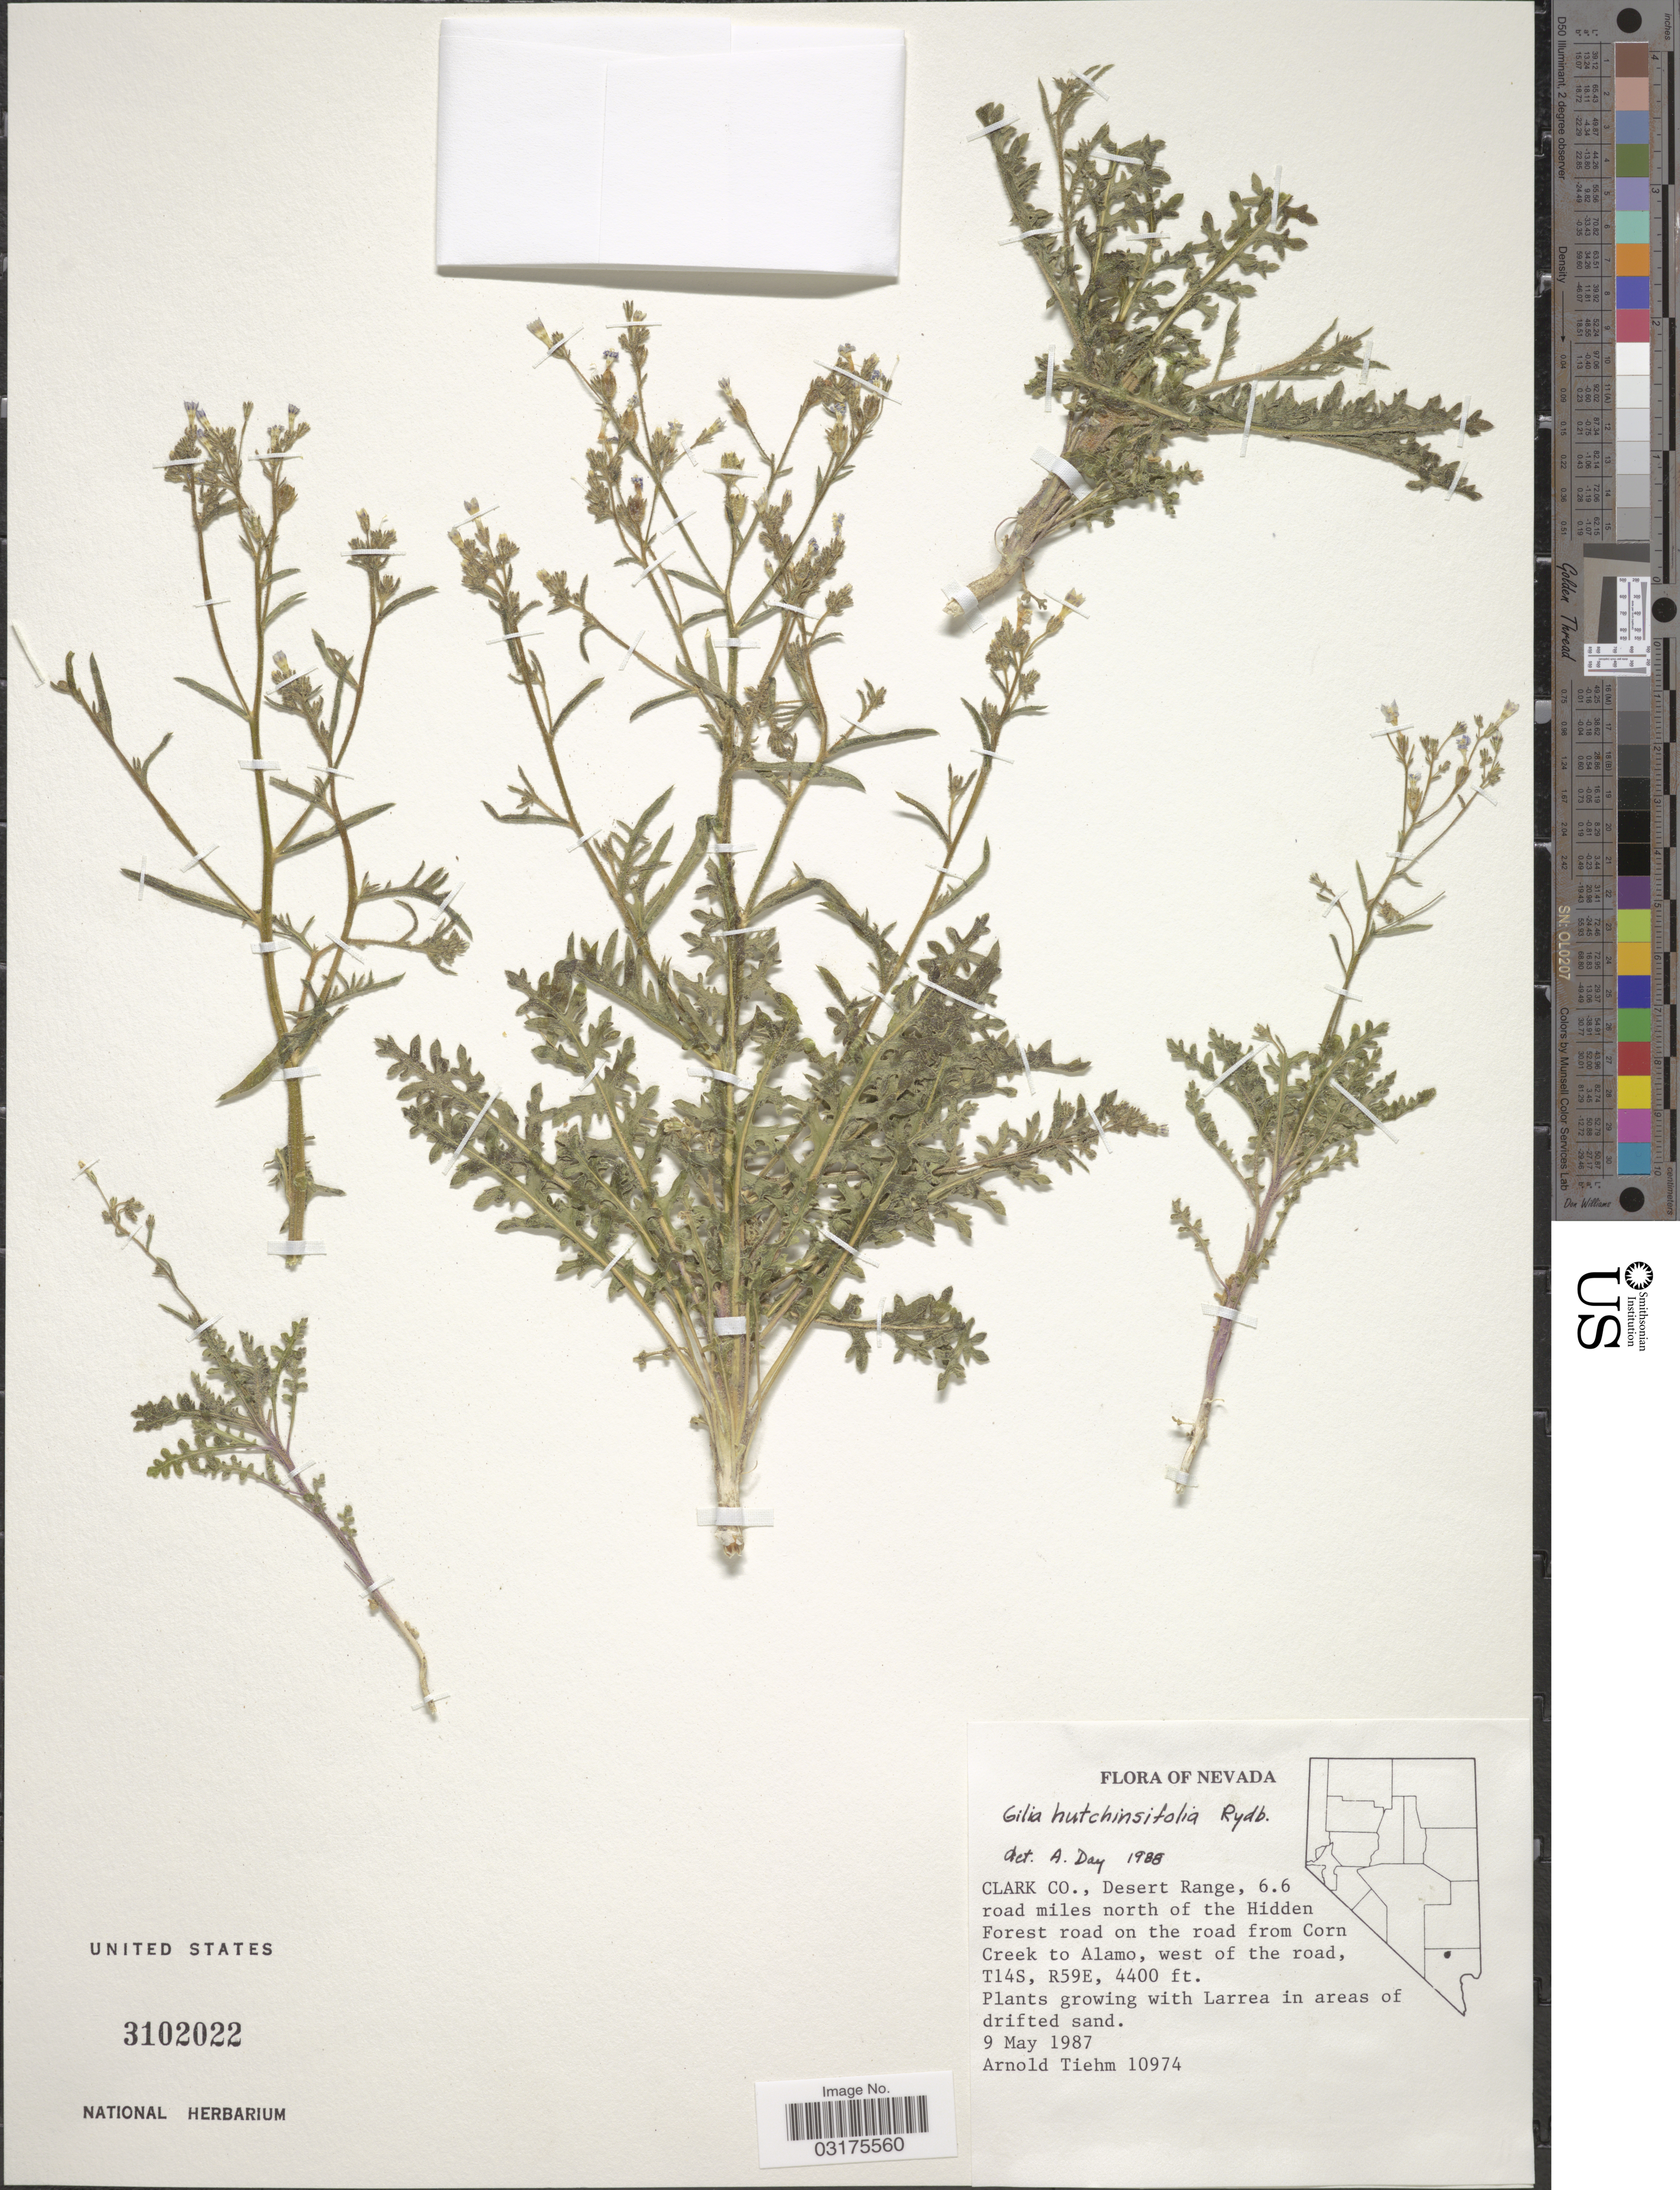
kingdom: Plantae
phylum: Tracheophyta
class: Magnoliopsida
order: Ericales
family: Polemoniaceae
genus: Aliciella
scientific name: Aliciella hutchinsifolia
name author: (Rydb.) J.M. Porter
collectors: A. Tiehm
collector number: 10974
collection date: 1987-05-09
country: United States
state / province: Nevada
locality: Clark Co., Desert Range, 6.6 road miles north of the Hidden Forest road on the road from Corn Creek to Alamo, west of the road, T14S, R59E.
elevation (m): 1341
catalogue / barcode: US 3102022